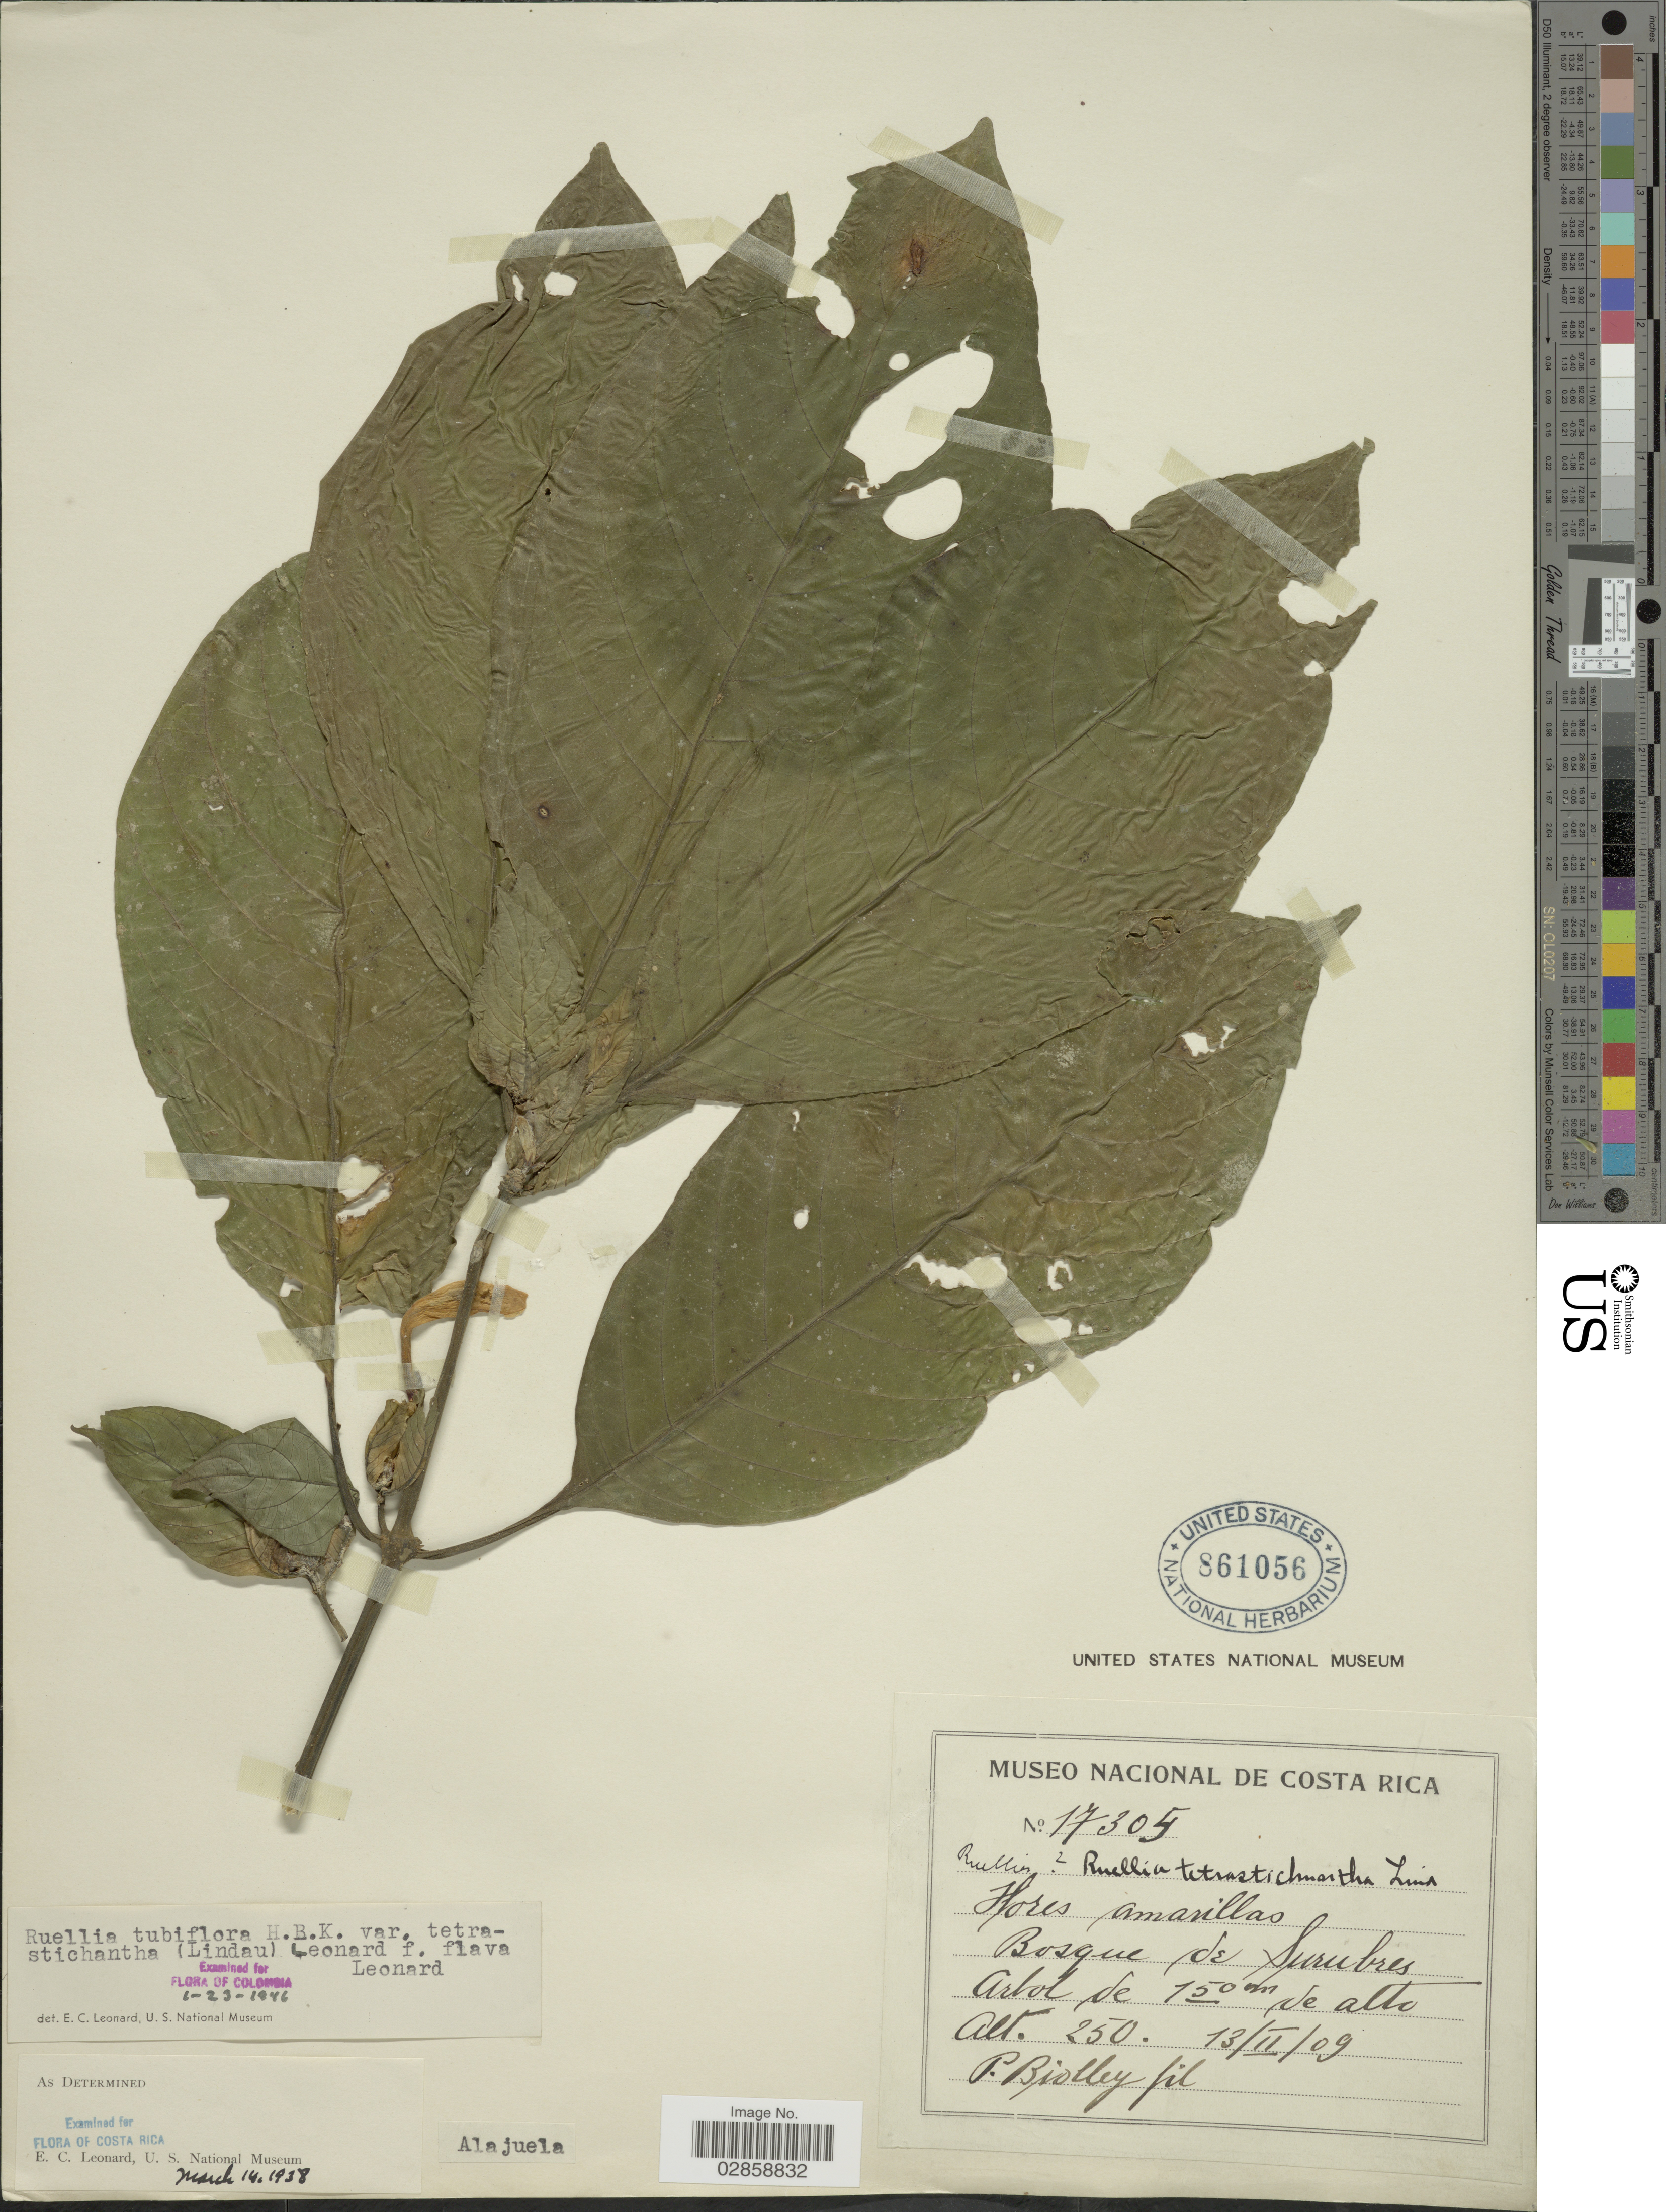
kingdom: Plantae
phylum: Tracheophyta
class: Magnoliopsida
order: Lamiales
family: Acanthaceae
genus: Ruellia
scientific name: Ruellia tubiflora f. flava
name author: Leonard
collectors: P. Biolley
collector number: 17305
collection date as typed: Transcribed d/m/y: 13/2/9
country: Costa Rica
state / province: Alajuela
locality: Bosque de Surubres.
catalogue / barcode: US 861056